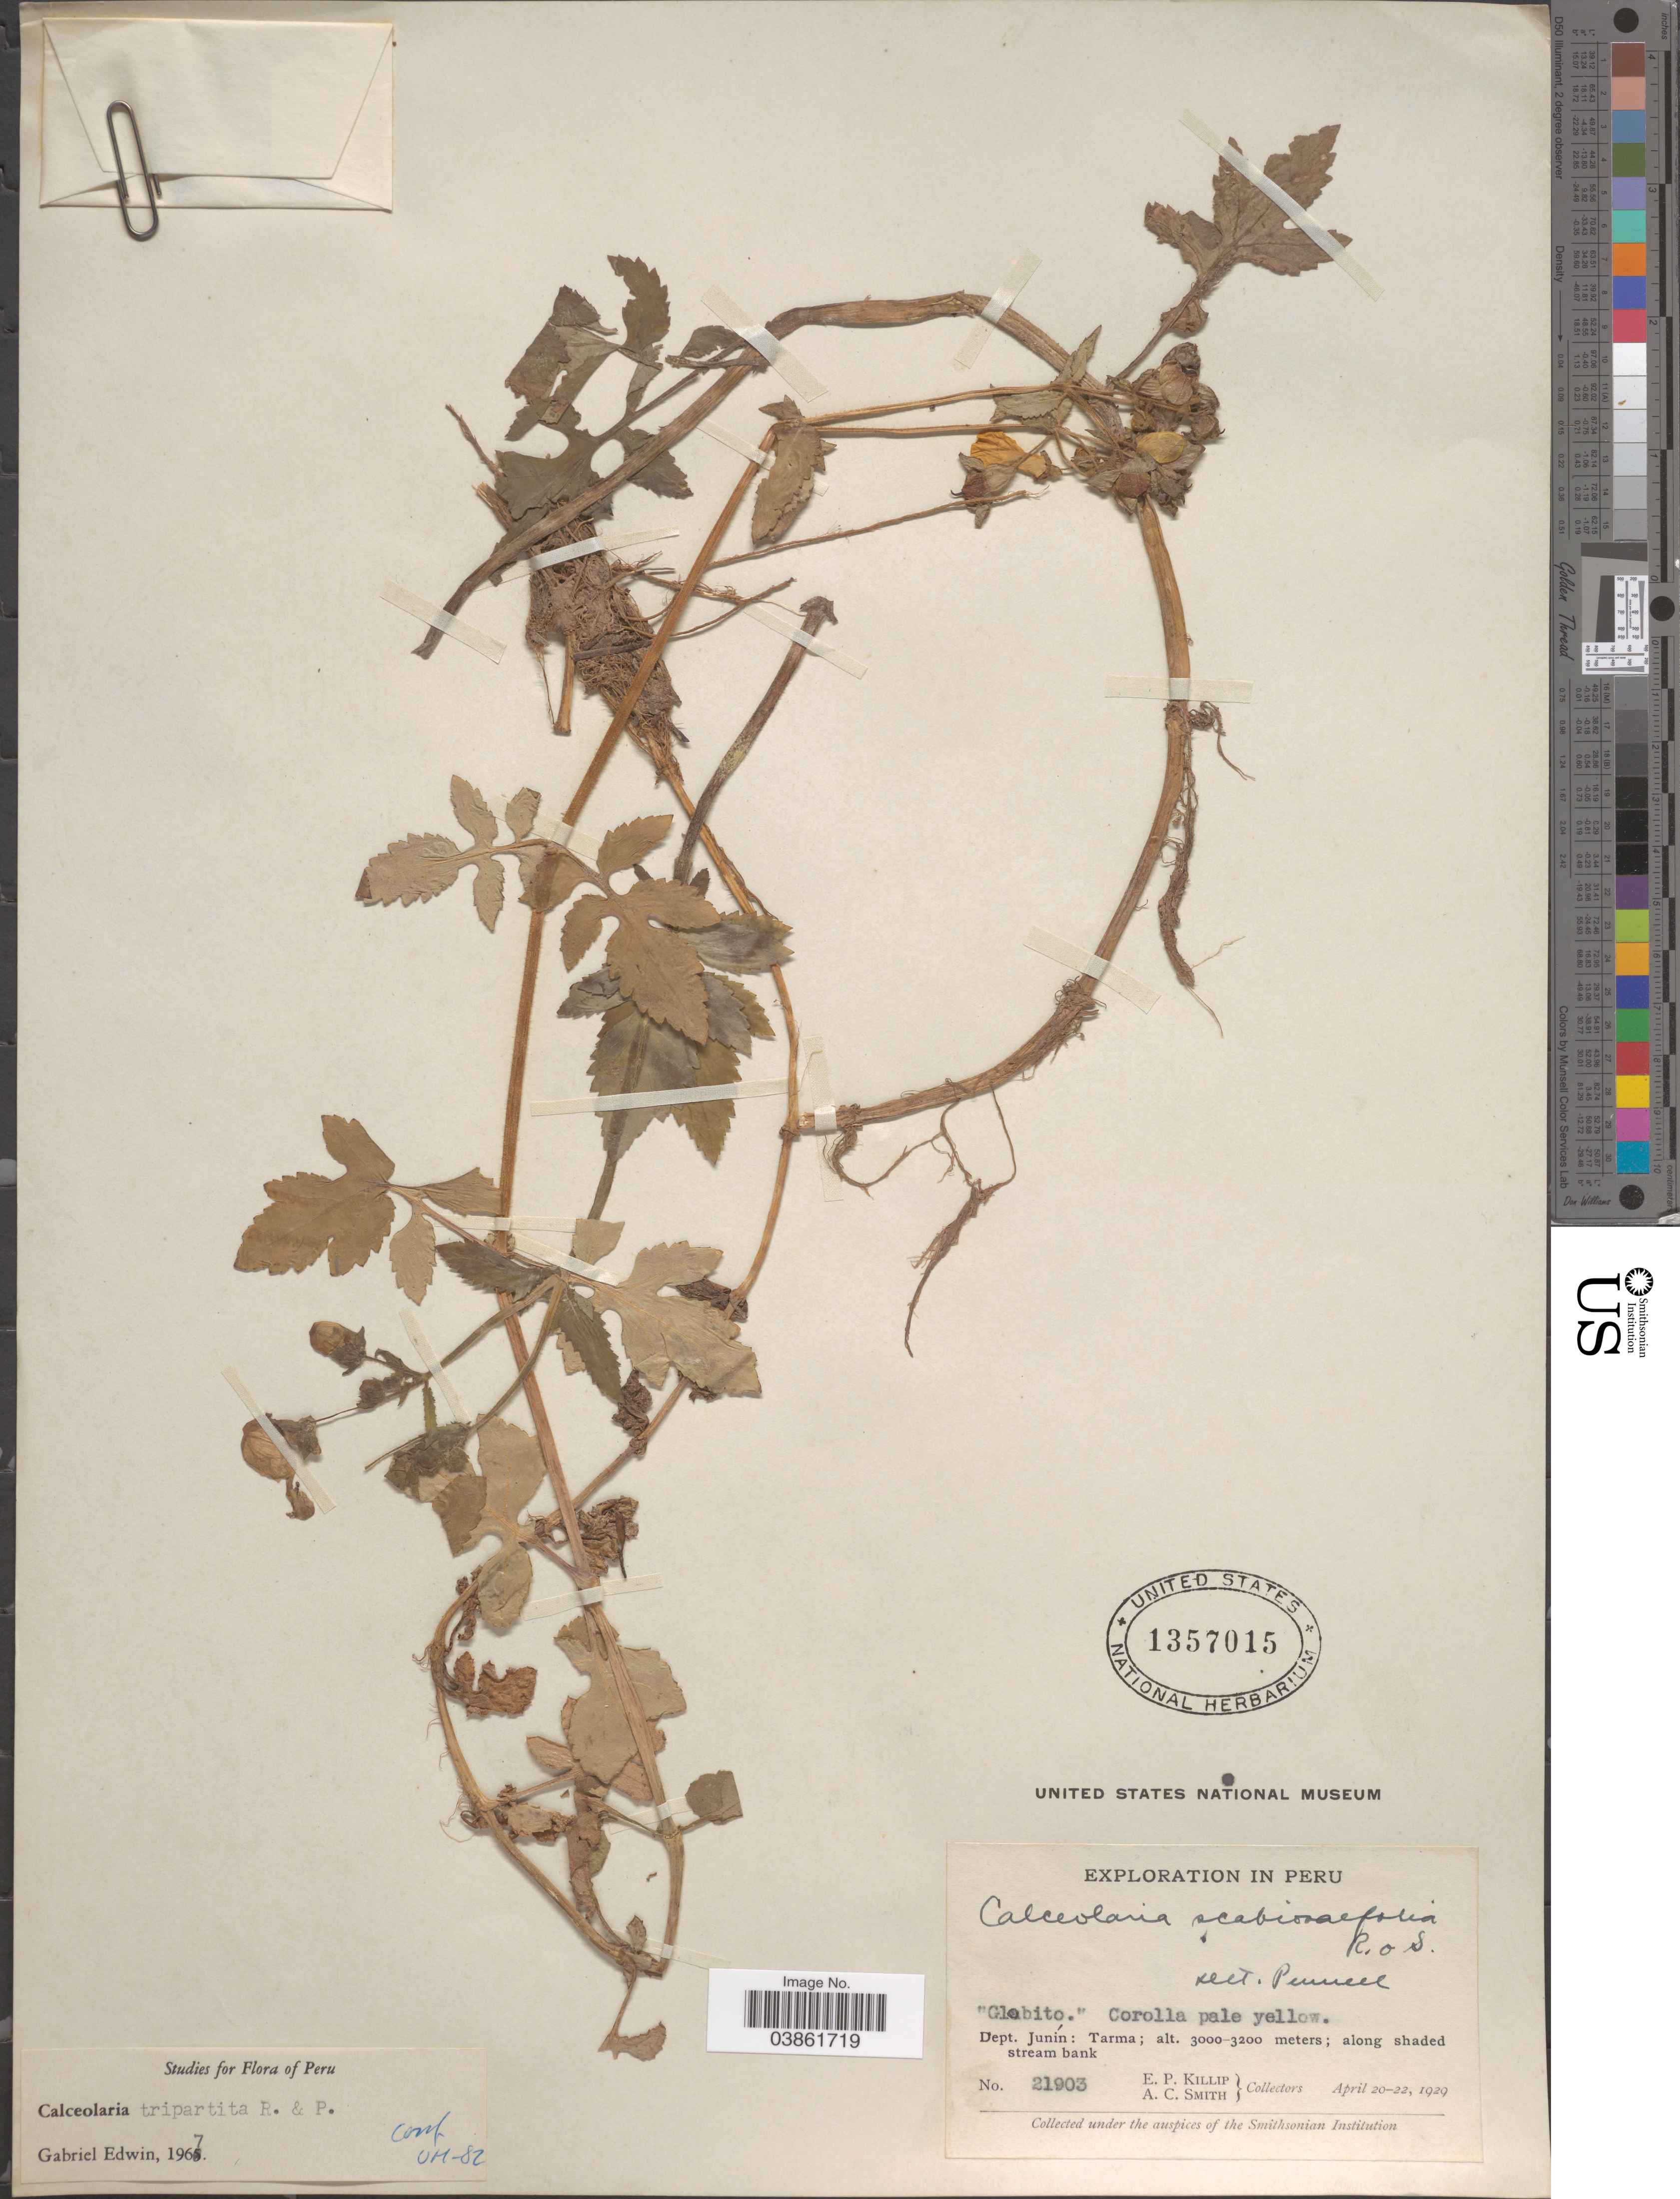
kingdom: Plantae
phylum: Tracheophyta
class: Magnoliopsida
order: Lamiales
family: Calceolariaceae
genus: Calceolaria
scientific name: Calceolaria tripartita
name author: Ruiz & Pav.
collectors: E. P. Killip & A. C. Smith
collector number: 21903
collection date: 1929-04-20/1929-04-22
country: Peru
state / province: Junín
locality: Dept. Junín: Tarma.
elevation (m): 3000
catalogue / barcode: US 1357015